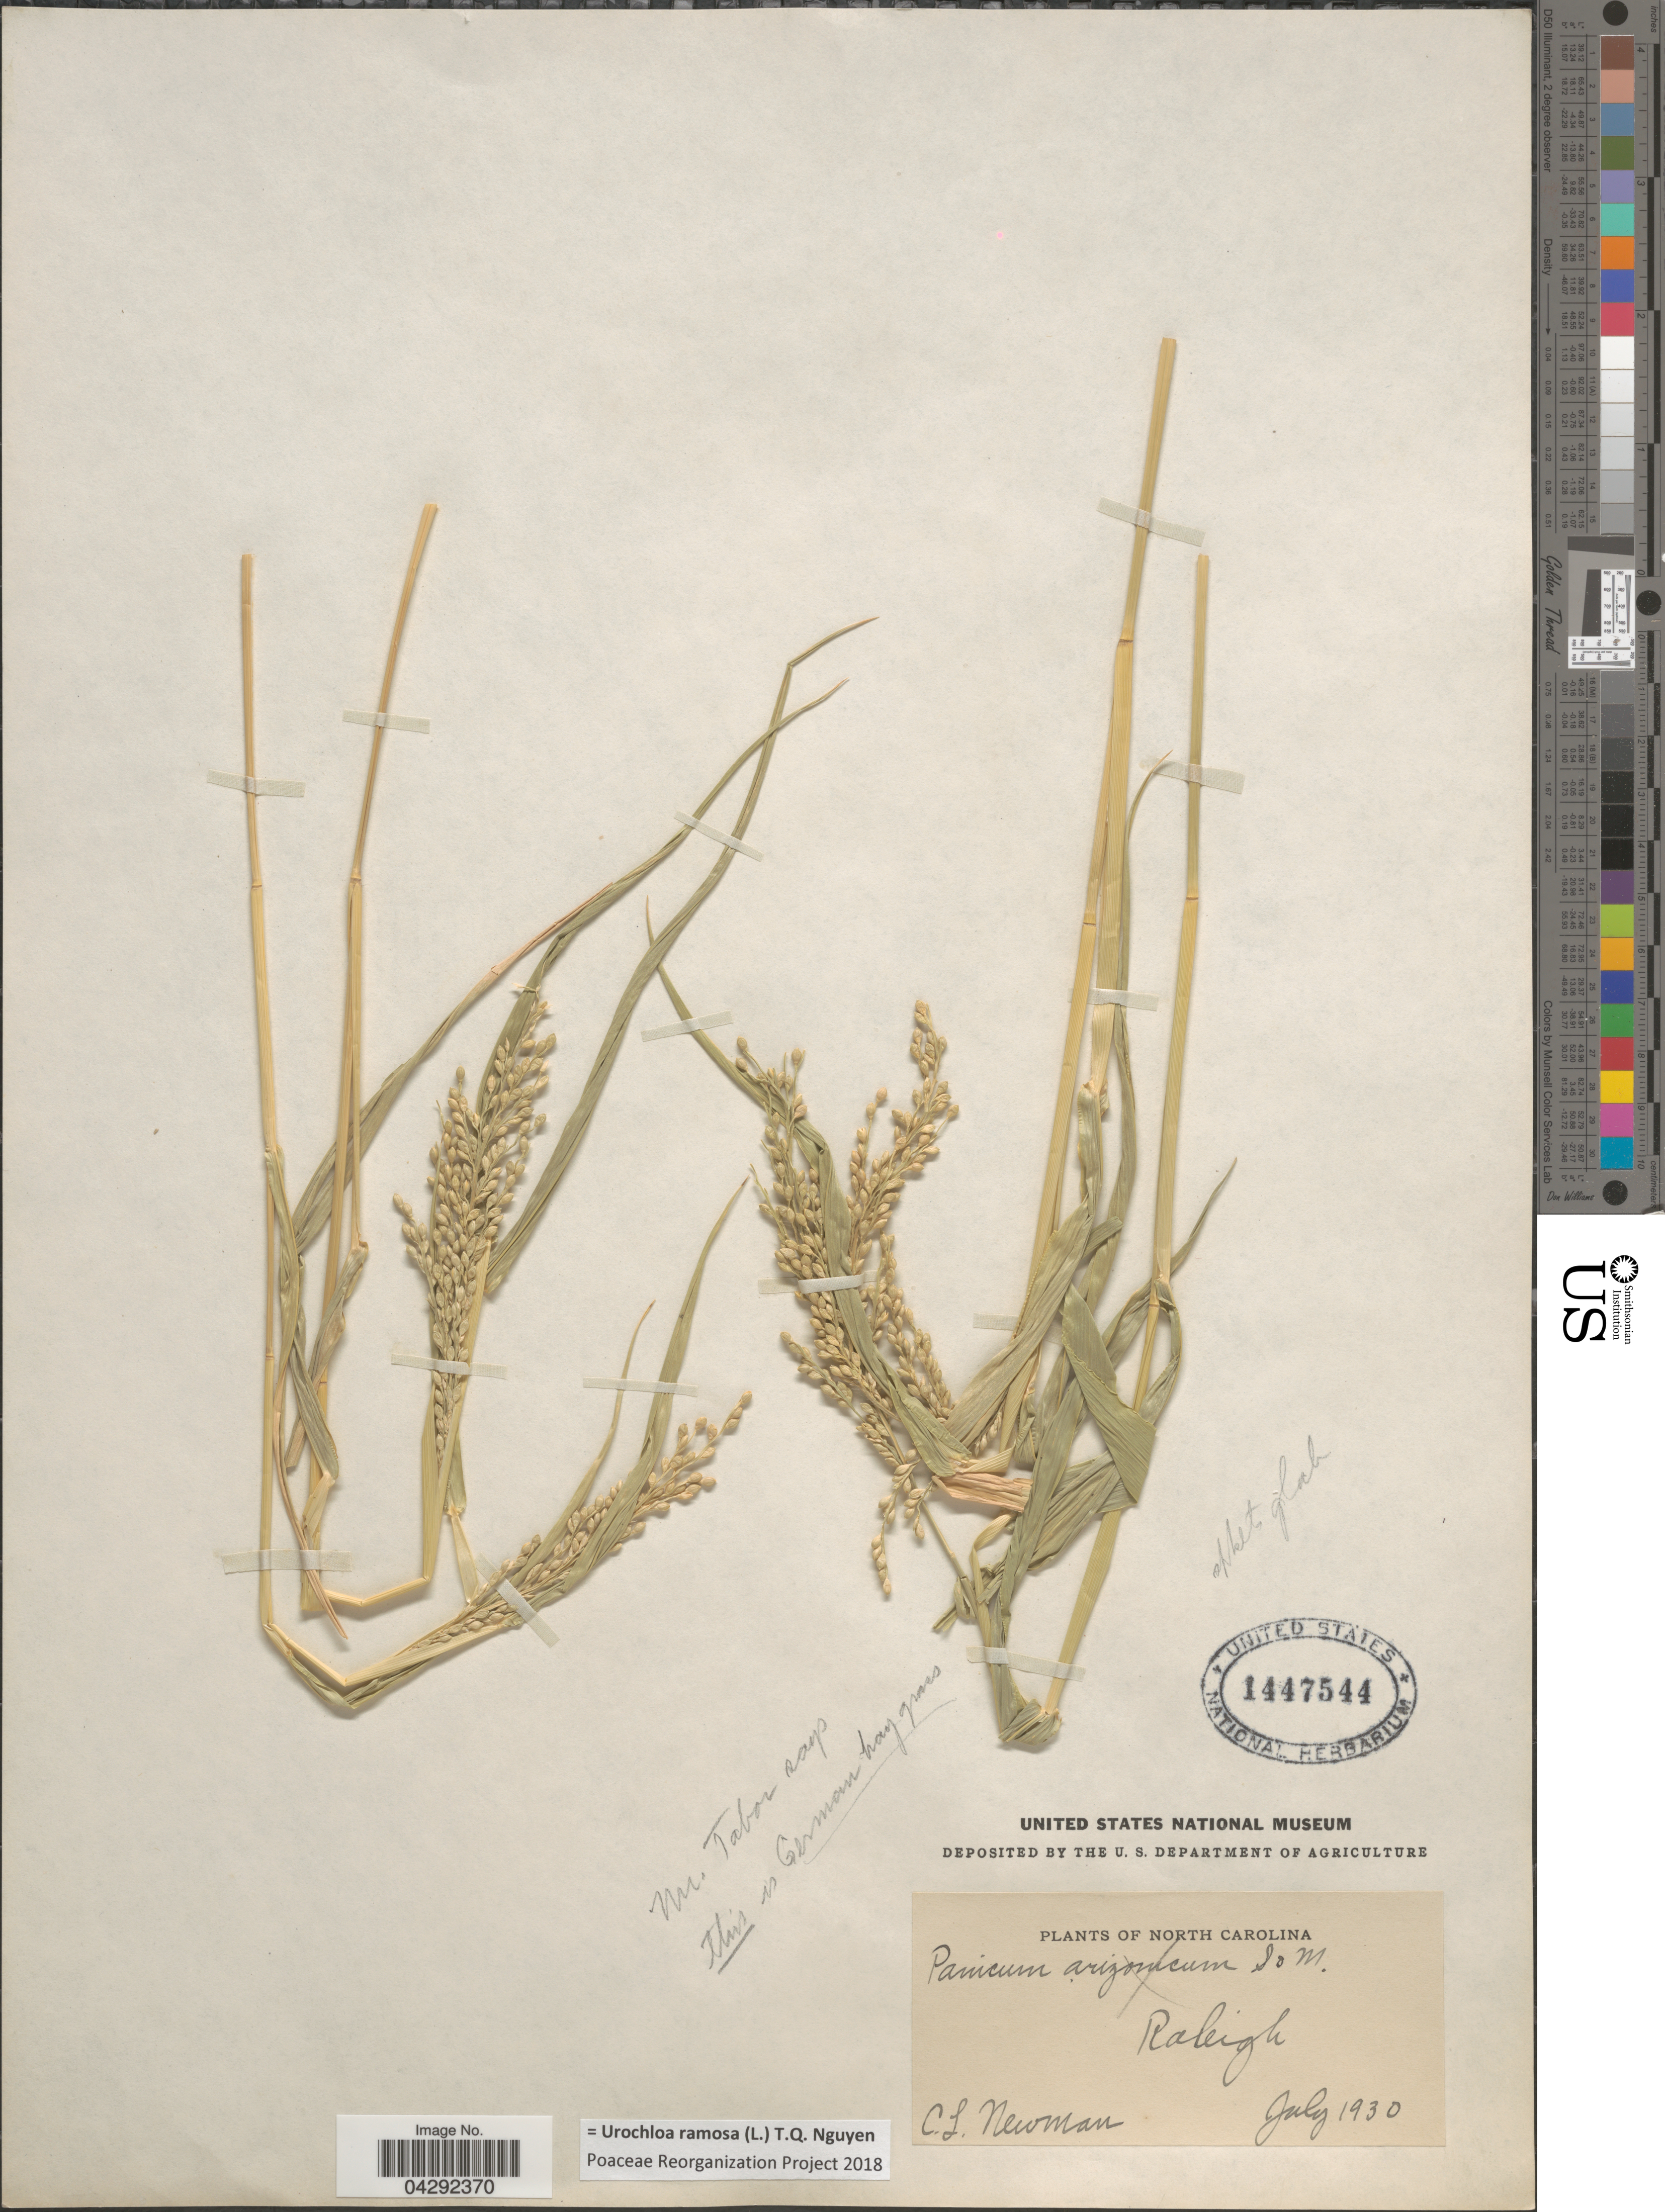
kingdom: Plantae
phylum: Tracheophyta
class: Liliopsida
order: Poales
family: Poaceae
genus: Urochloa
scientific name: Urochloa ramosa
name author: T.Q. Nguyen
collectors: C. Newman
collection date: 1930-07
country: United States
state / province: North Carolina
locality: Raleigh.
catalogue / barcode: US 1447544